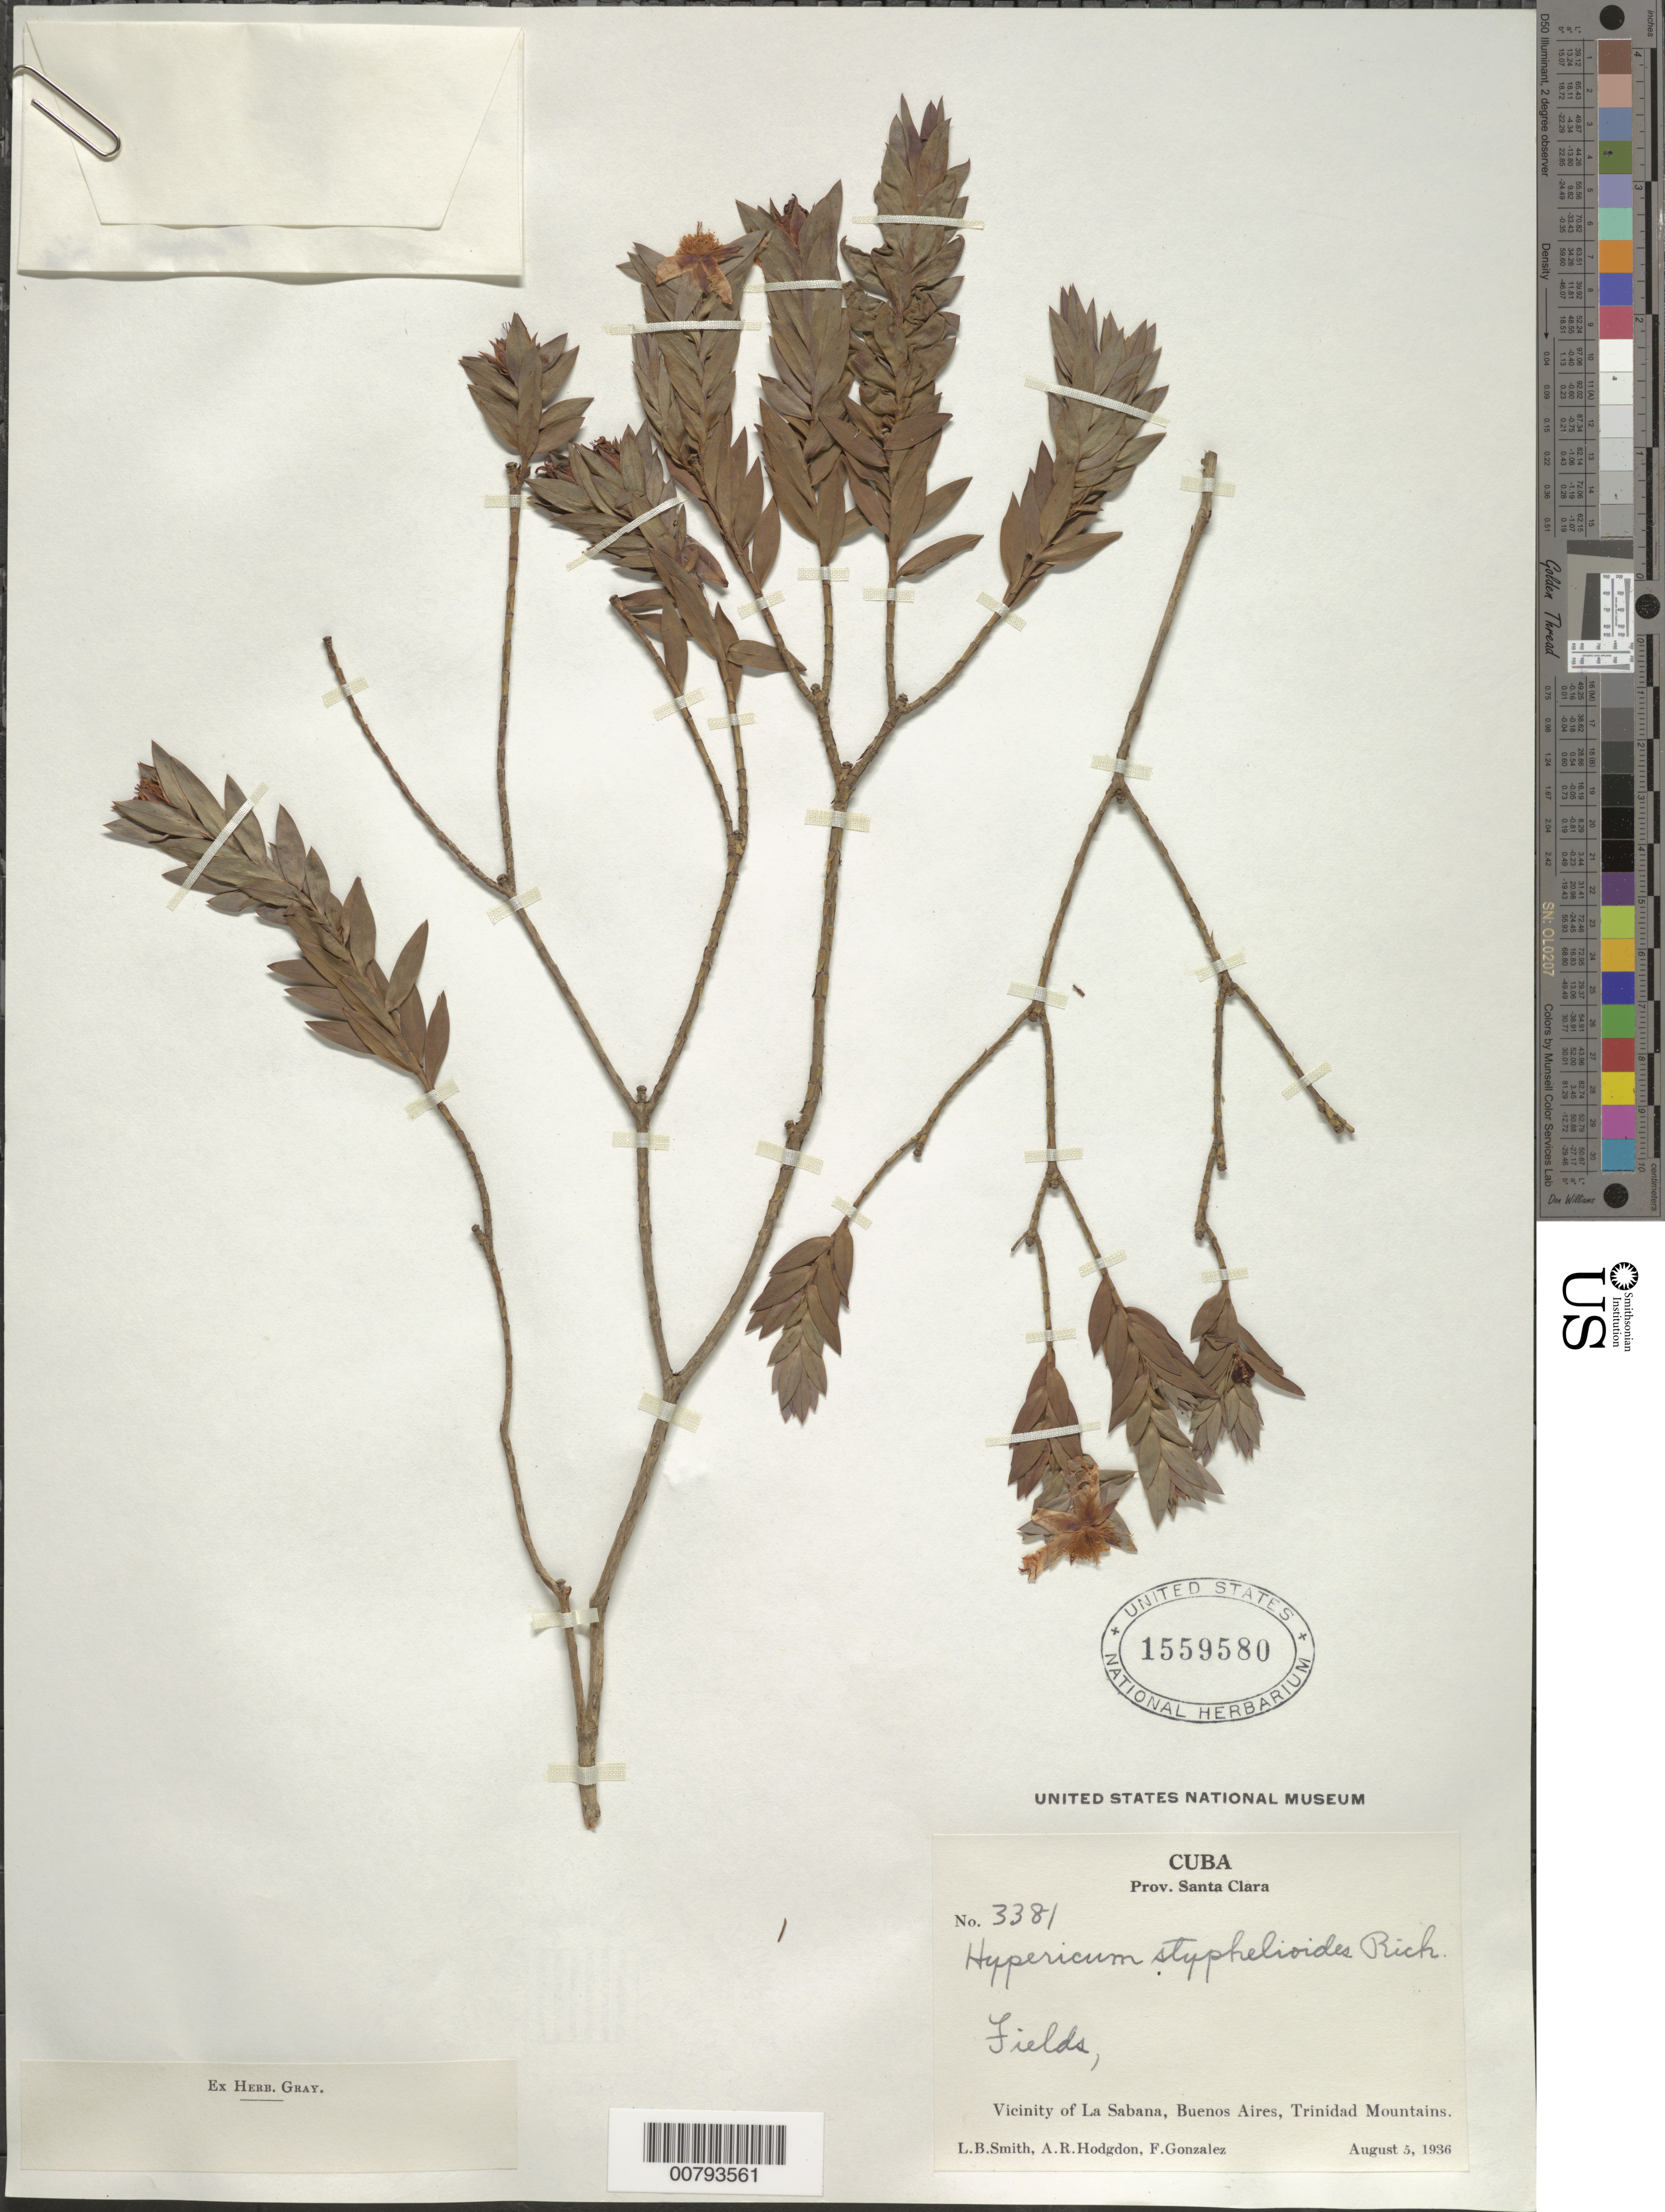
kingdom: Plantae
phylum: Tracheophyta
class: Magnoliopsida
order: Malpighiales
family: Hypericaceae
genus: Hypericum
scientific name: Hypericum styphelioides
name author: A. Rich.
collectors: L. Smith, A. R. Hodgdon & F. Gonzalez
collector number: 3381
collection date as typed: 05 Aug 1936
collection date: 1936-08-05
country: Cuba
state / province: Santa Clara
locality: Vicinity of La Sabana, Buenos Aires, Trinidad Mountains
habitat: Fields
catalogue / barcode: US 1559580